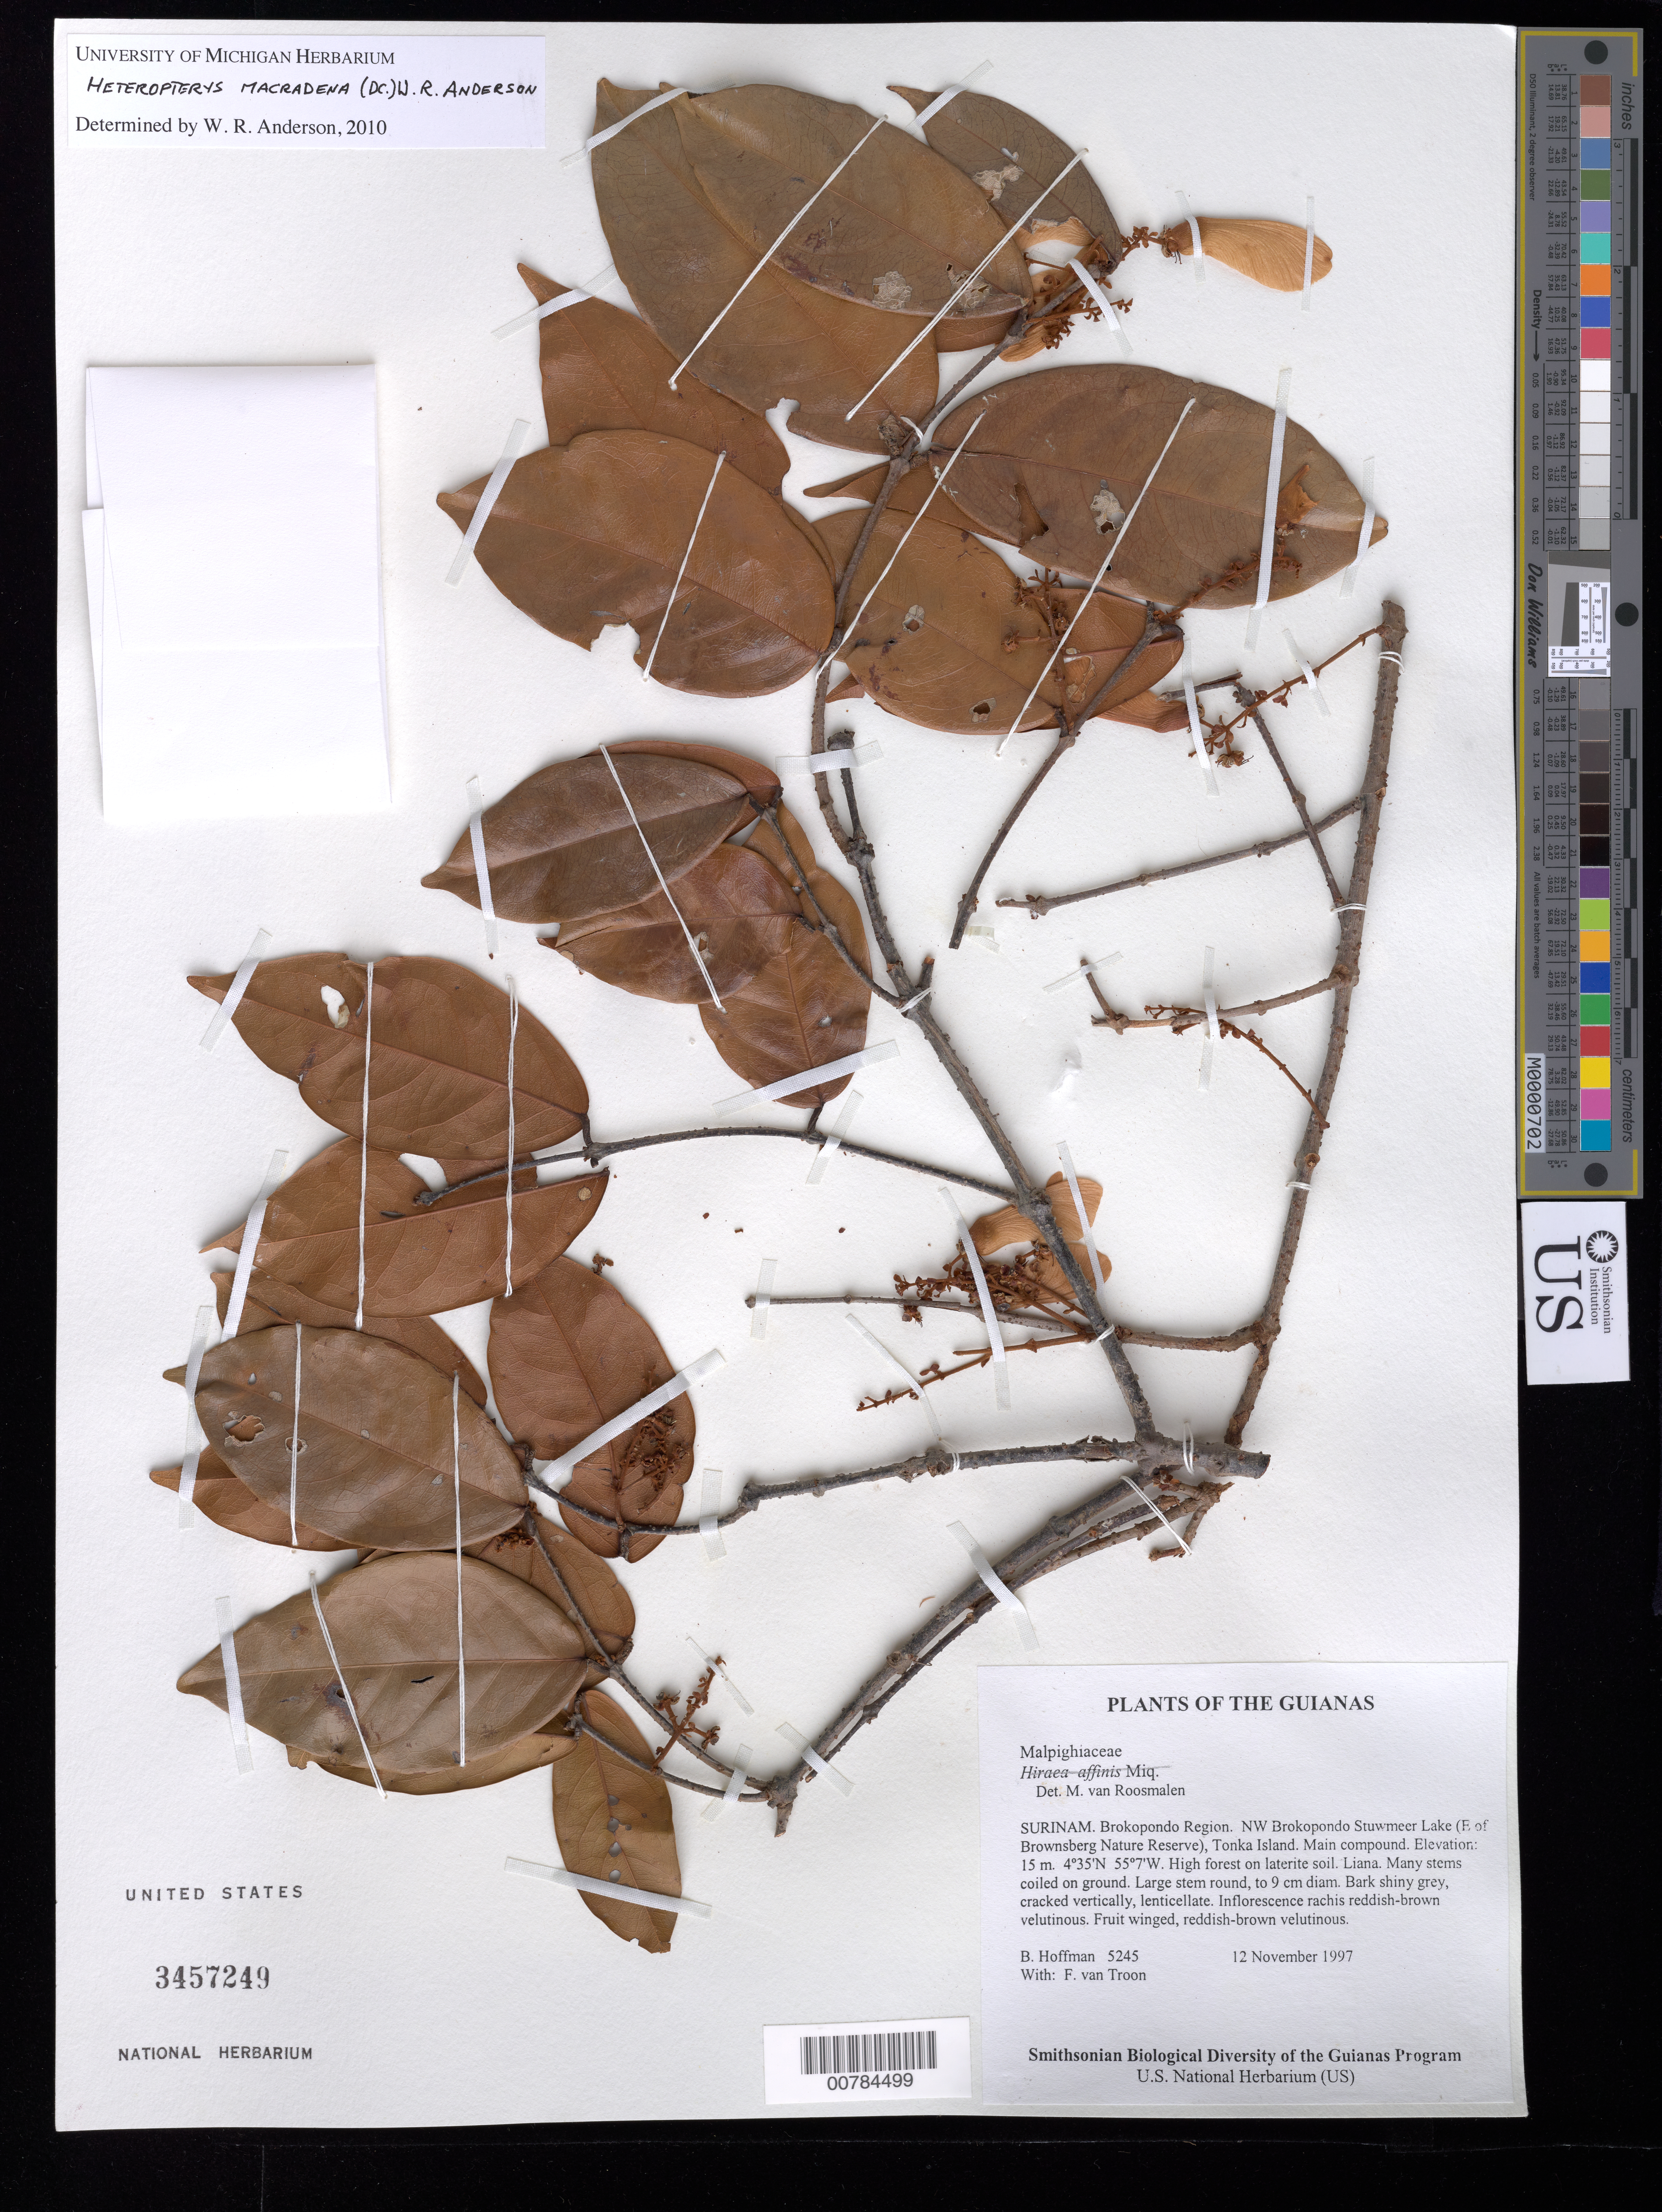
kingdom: Plantae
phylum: Tracheophyta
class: Magnoliopsida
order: Malpighiales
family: Malpighiaceae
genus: Heteropterys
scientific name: Heteropterys macradena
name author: (DC.) W.R. Anderson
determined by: Anderson, W. R.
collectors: B. Hoffman & F. Troon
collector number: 5245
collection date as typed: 12 November 1997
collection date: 1997-11-12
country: Suriname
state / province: Brokopondo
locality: NW Brokopondo Stuwmeer Lake (E of Brownsberg Nature Reserve), Tonka Island. Main compound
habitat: High forest on laterite soil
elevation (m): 15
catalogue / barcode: US 3457249